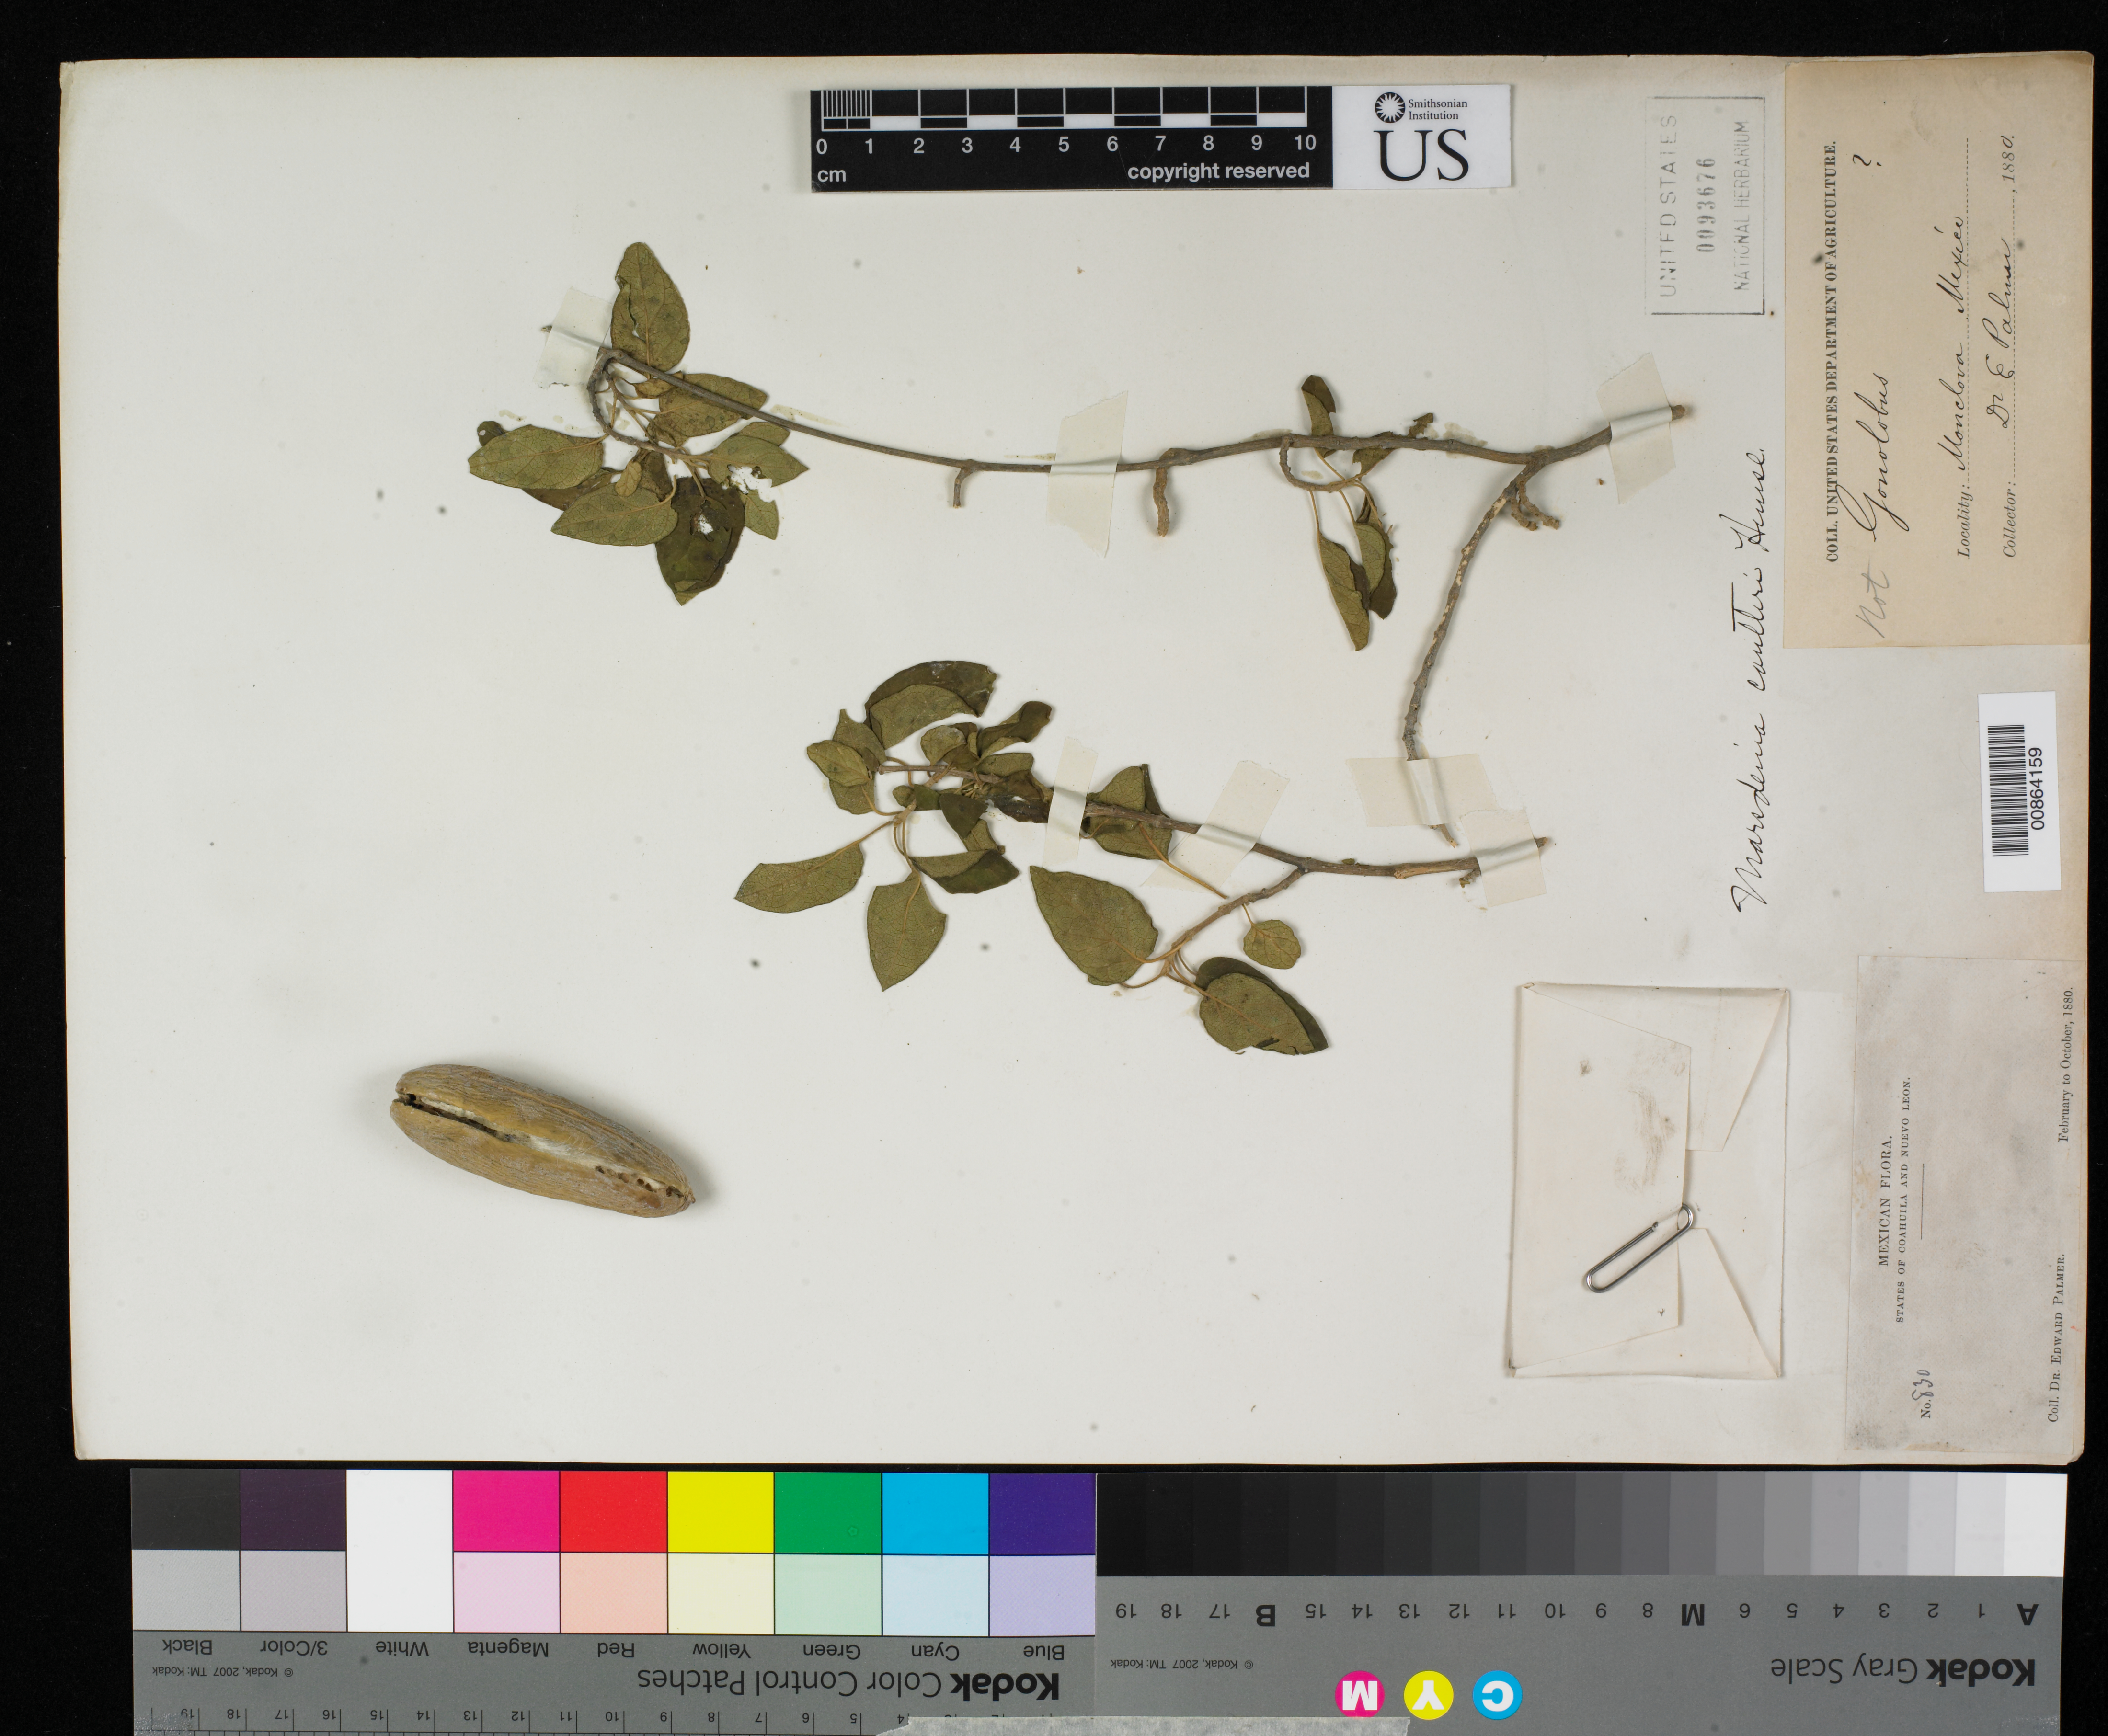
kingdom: Plantae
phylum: Tracheophyta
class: Magnoliopsida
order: Gentianales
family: Apocynaceae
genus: Marsdenia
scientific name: Marsdenia coulteri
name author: Hemsl.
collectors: E. Palmer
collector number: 830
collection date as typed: Feb 1880 to -- Oct 1880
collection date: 1880-02/1880-10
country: Mexico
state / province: Coahuila / Nuevo León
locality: States of Coahuila and Nuevo León.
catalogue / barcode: US 93676